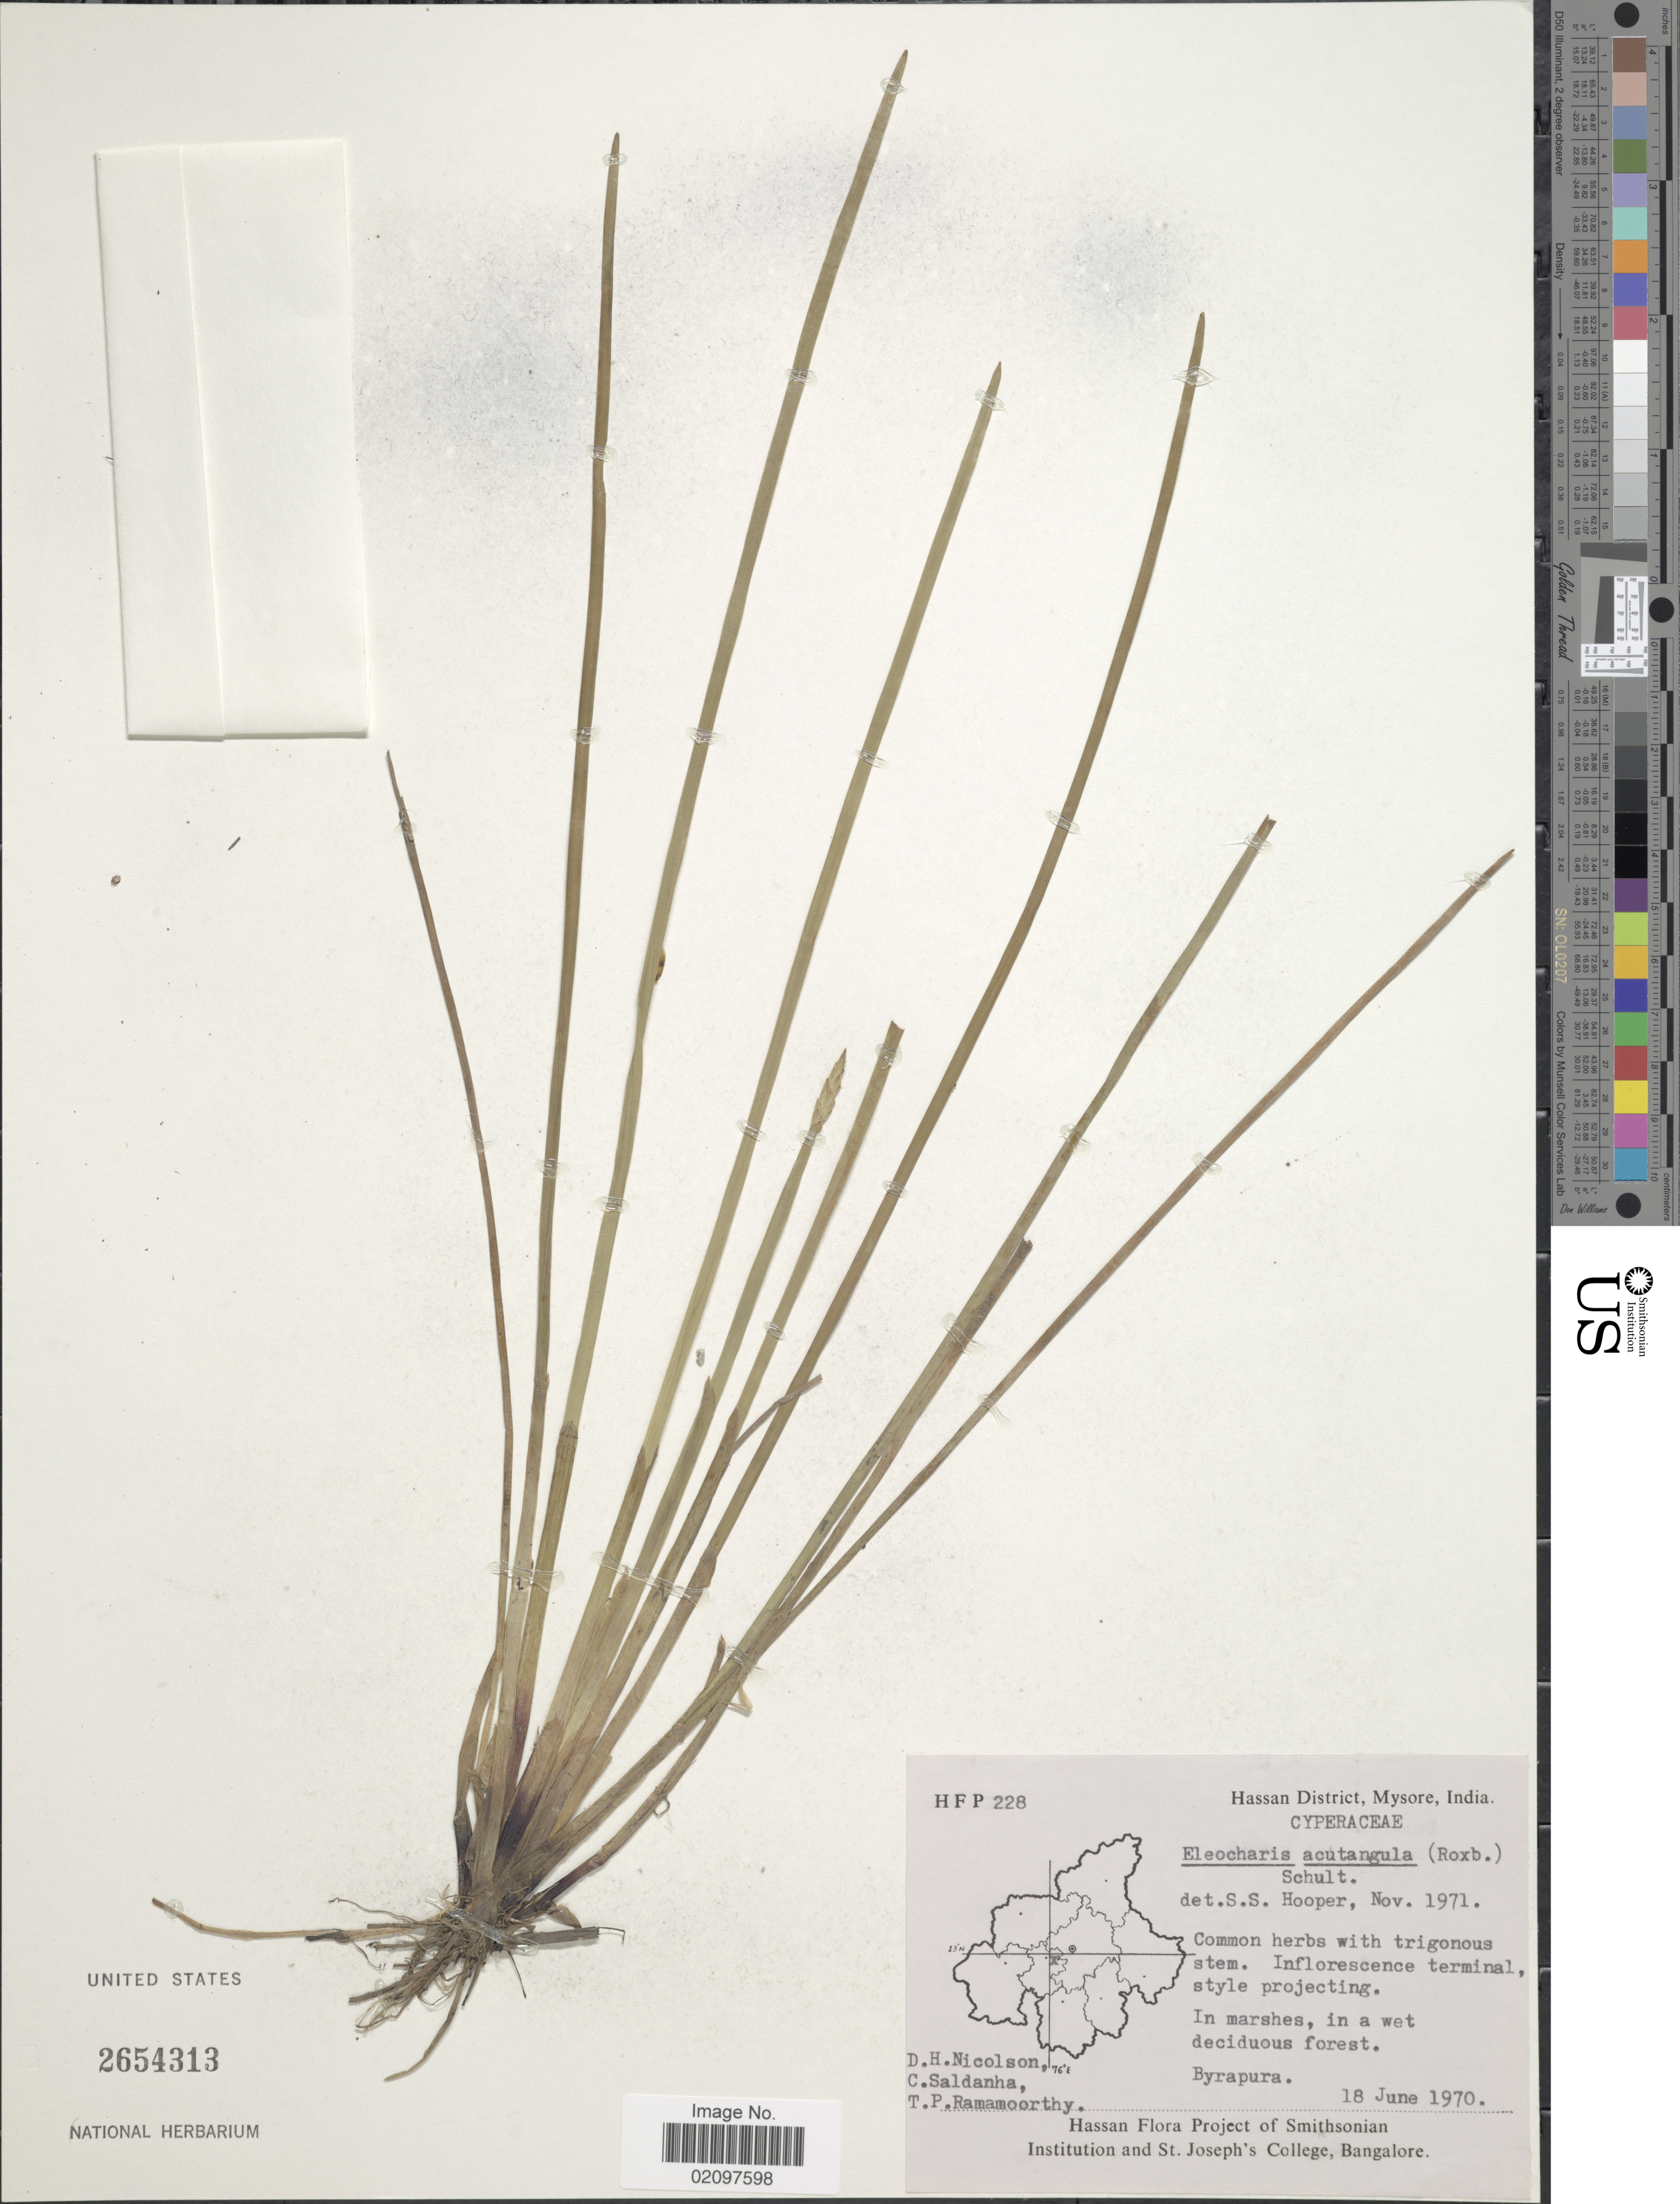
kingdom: Plantae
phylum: Tracheophyta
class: Liliopsida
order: Poales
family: Cyperaceae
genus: Eleocharis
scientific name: Eleocharis acutangula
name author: (Roxb.) Schult.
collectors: D. H. Nicolson, C. Saldanha & T. P. Ramamoorthy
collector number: H F P 228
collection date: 1970-06-18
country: India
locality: Hassan District, Mysore, In marshes, in a wet deciduous forest, Byrapura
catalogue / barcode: US 2654313